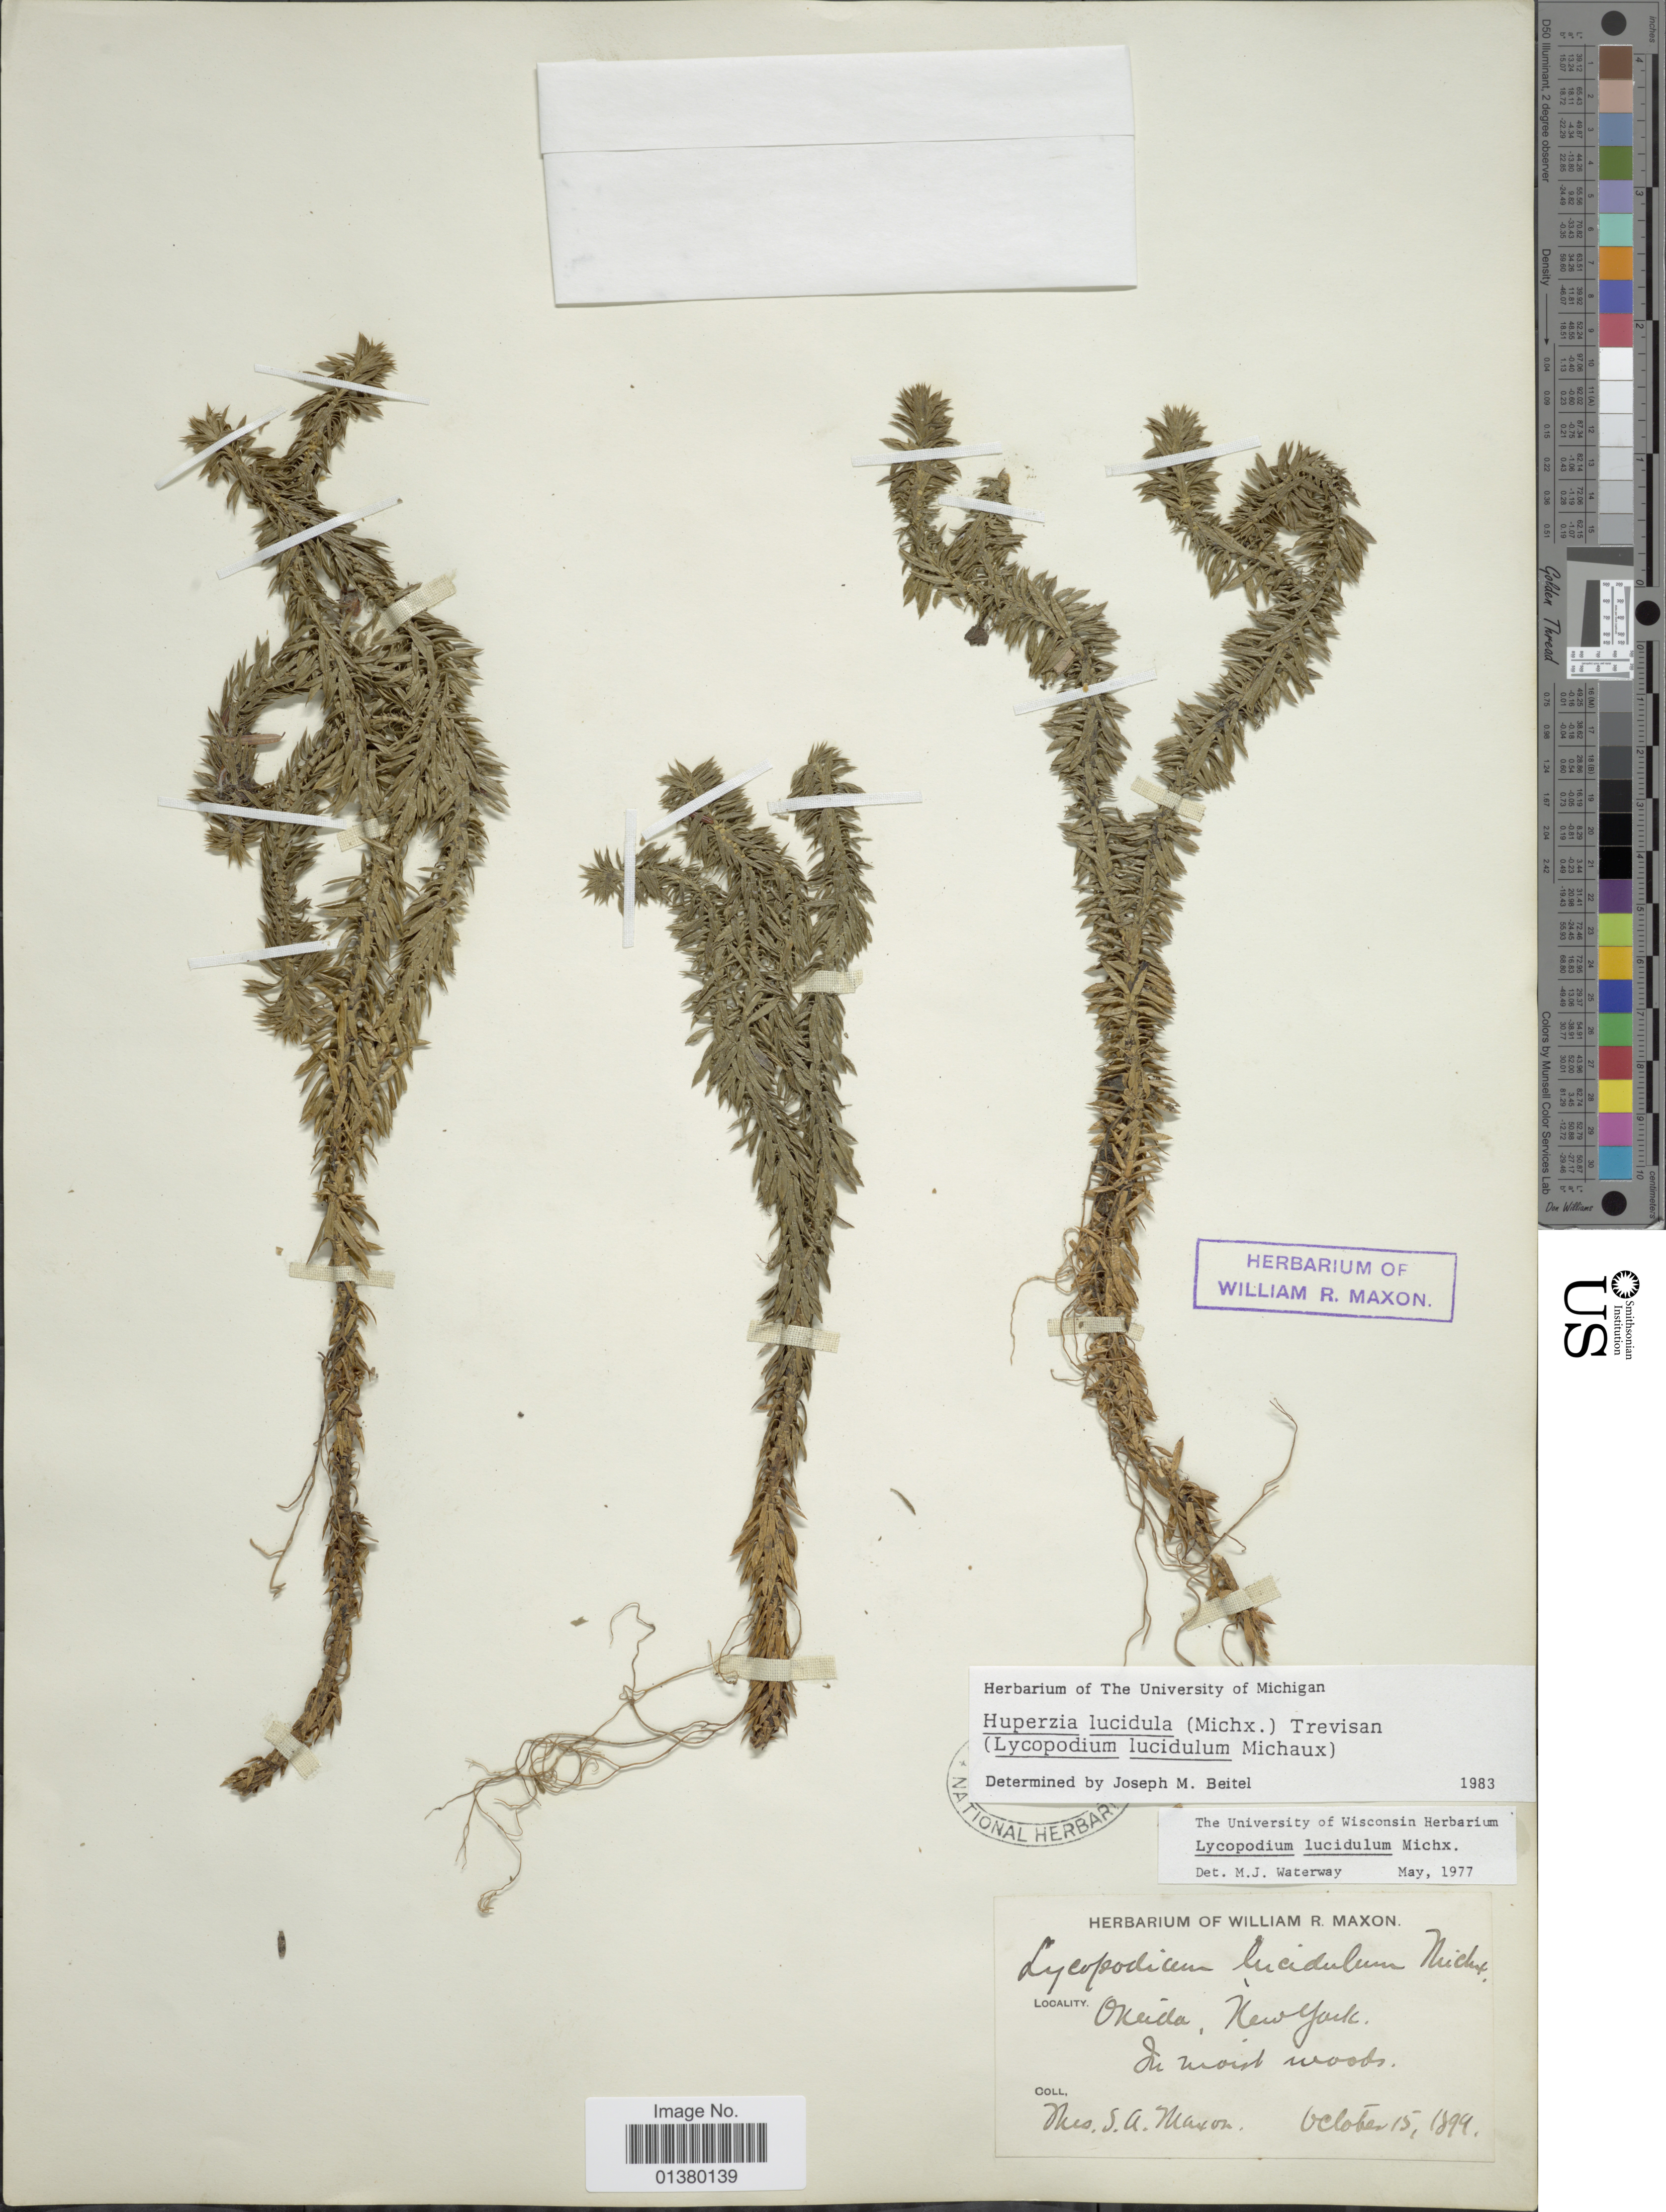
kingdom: Plantae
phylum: Tracheophyta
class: Lycopodiopsida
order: Lycopodiales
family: Lycopodiaceae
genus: Huperzia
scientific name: Huperzia lucidula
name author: (Michx.) Trevis.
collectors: S. A. Maxon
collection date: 1894-10-15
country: United States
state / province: New York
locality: Oneida